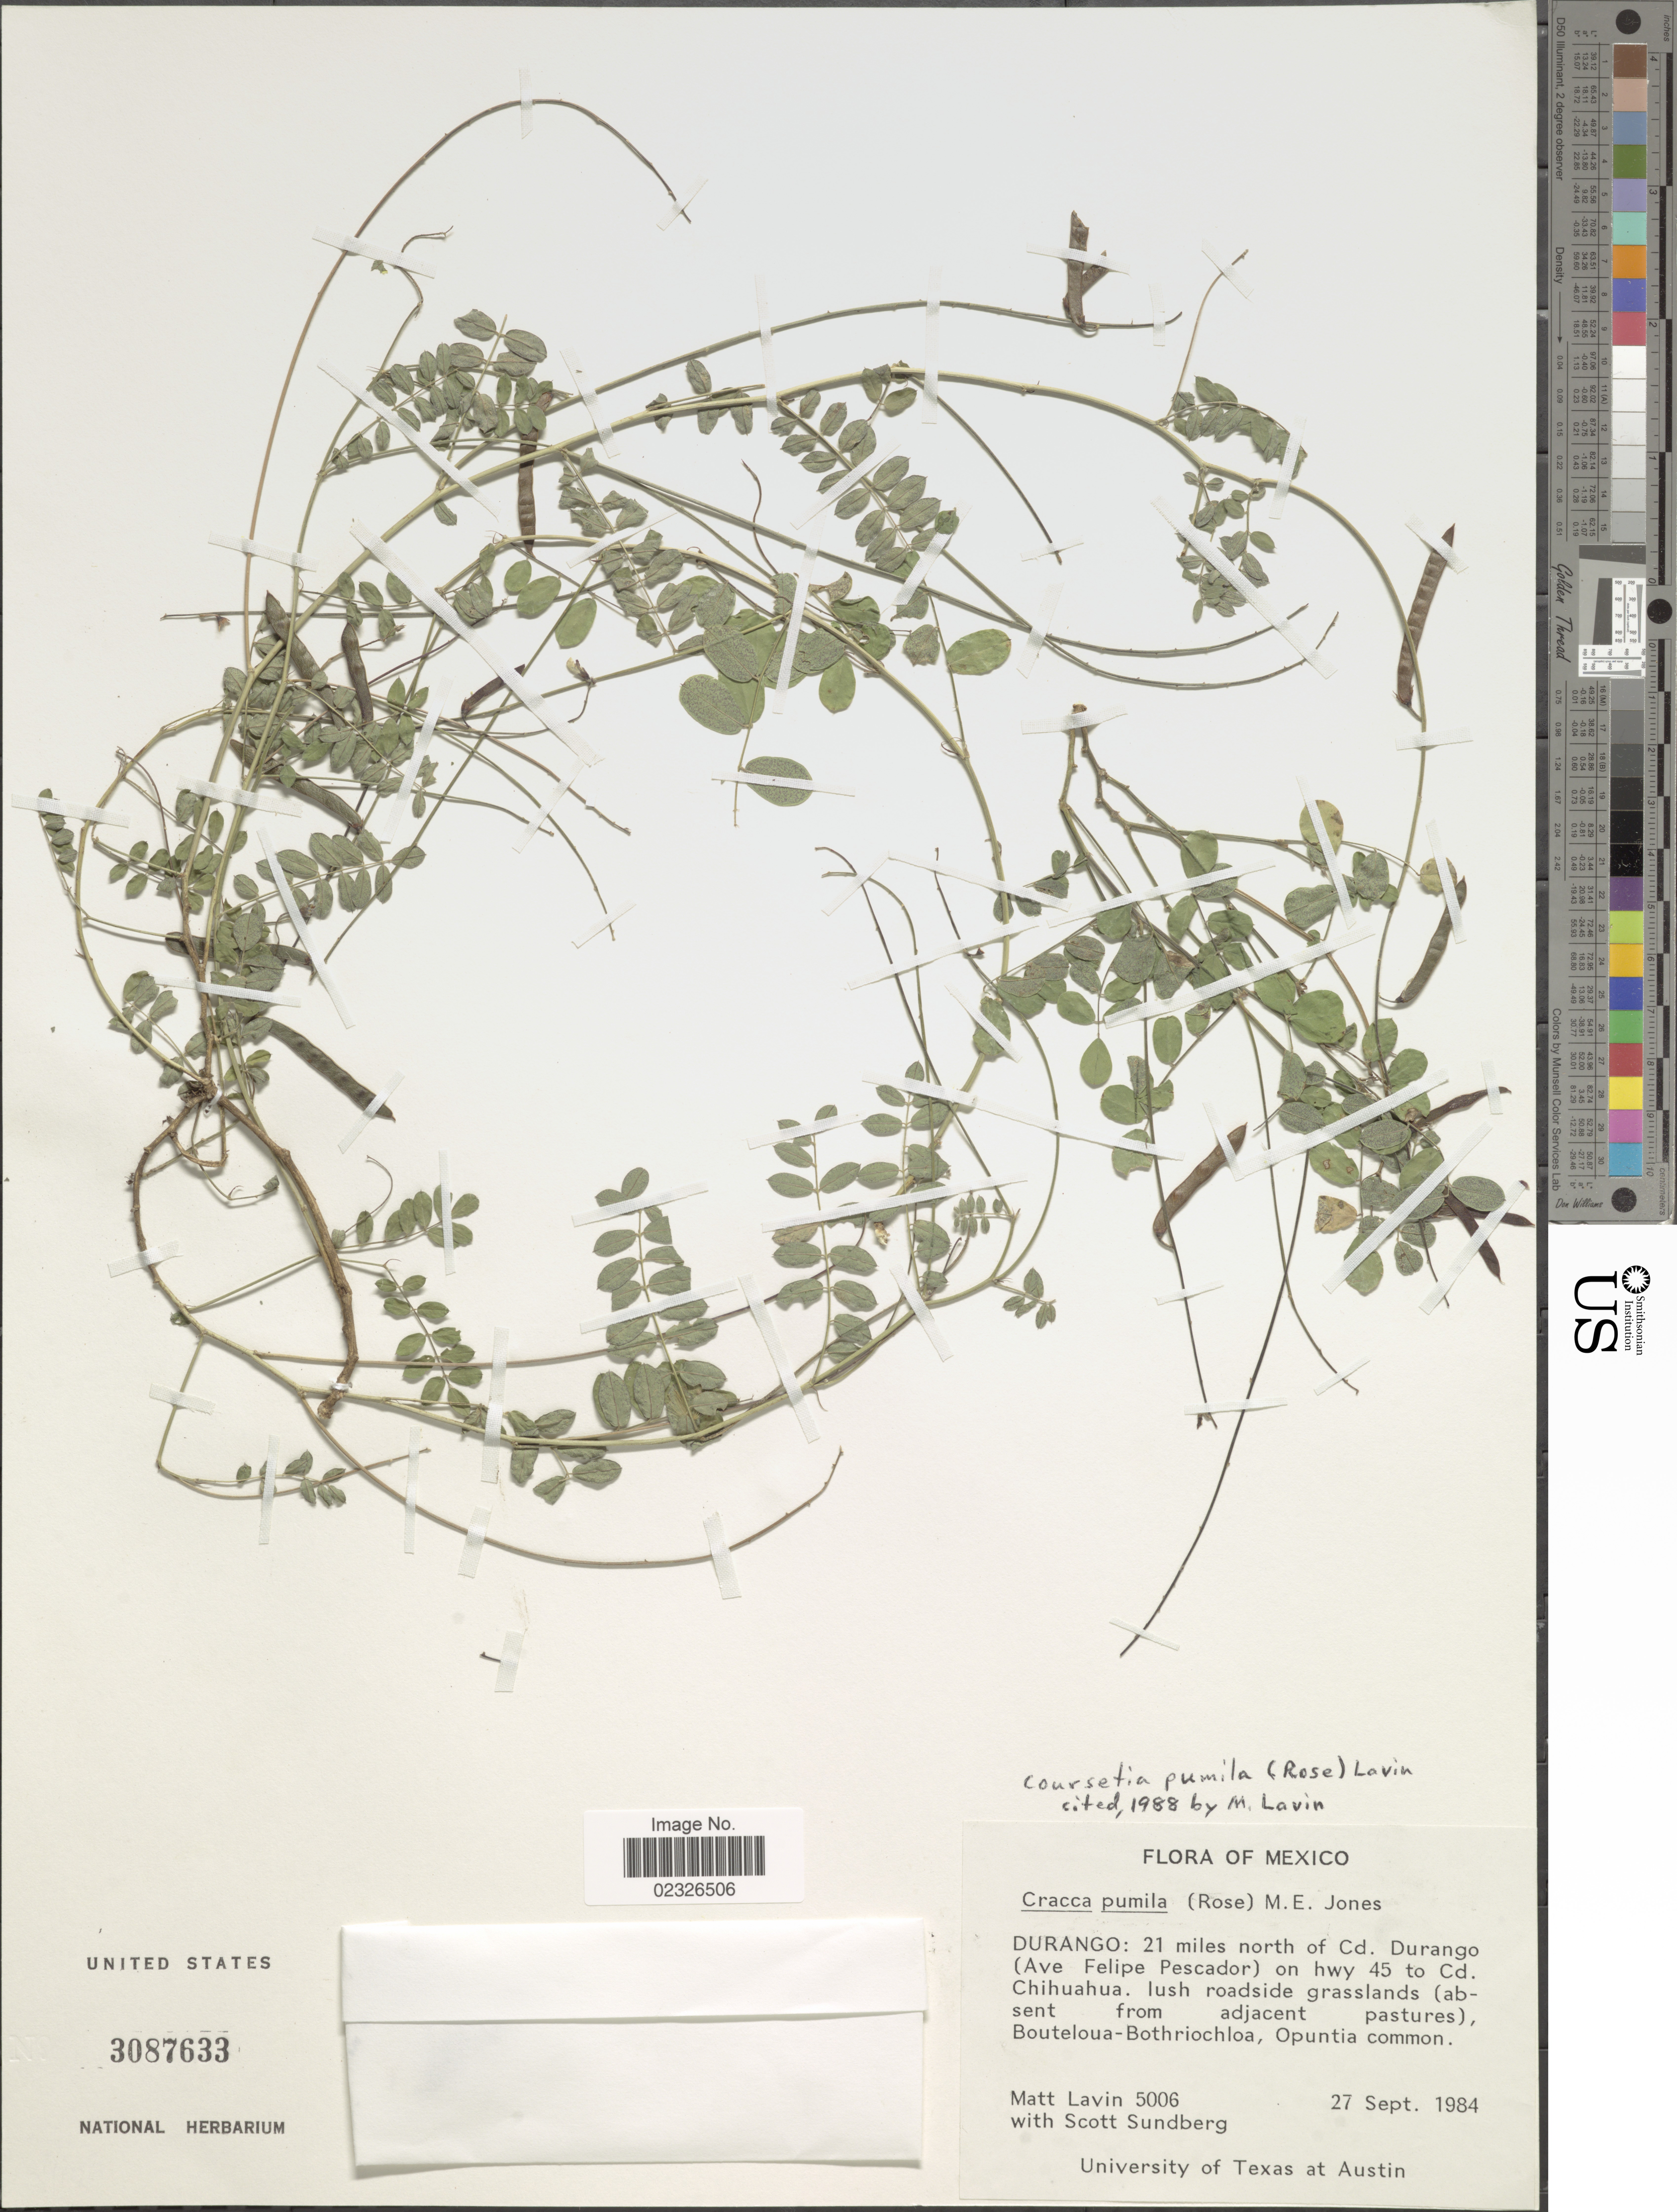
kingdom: Plantae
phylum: Tracheophyta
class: Magnoliopsida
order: Fabales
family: Fabaceae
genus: Coursetia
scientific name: Coursetia pumila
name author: (Rose) Lavin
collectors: M. Lavin & S. Sundberg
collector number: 5006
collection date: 1984-09-27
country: Mexico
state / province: Durango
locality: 21 miles north of Cd. Durango ( Ave Felipe Pescador) on hwy 45 to Cd. Chihuahua. Bouteloua- Bothriochloa, Opuntia common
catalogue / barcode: US 3087633